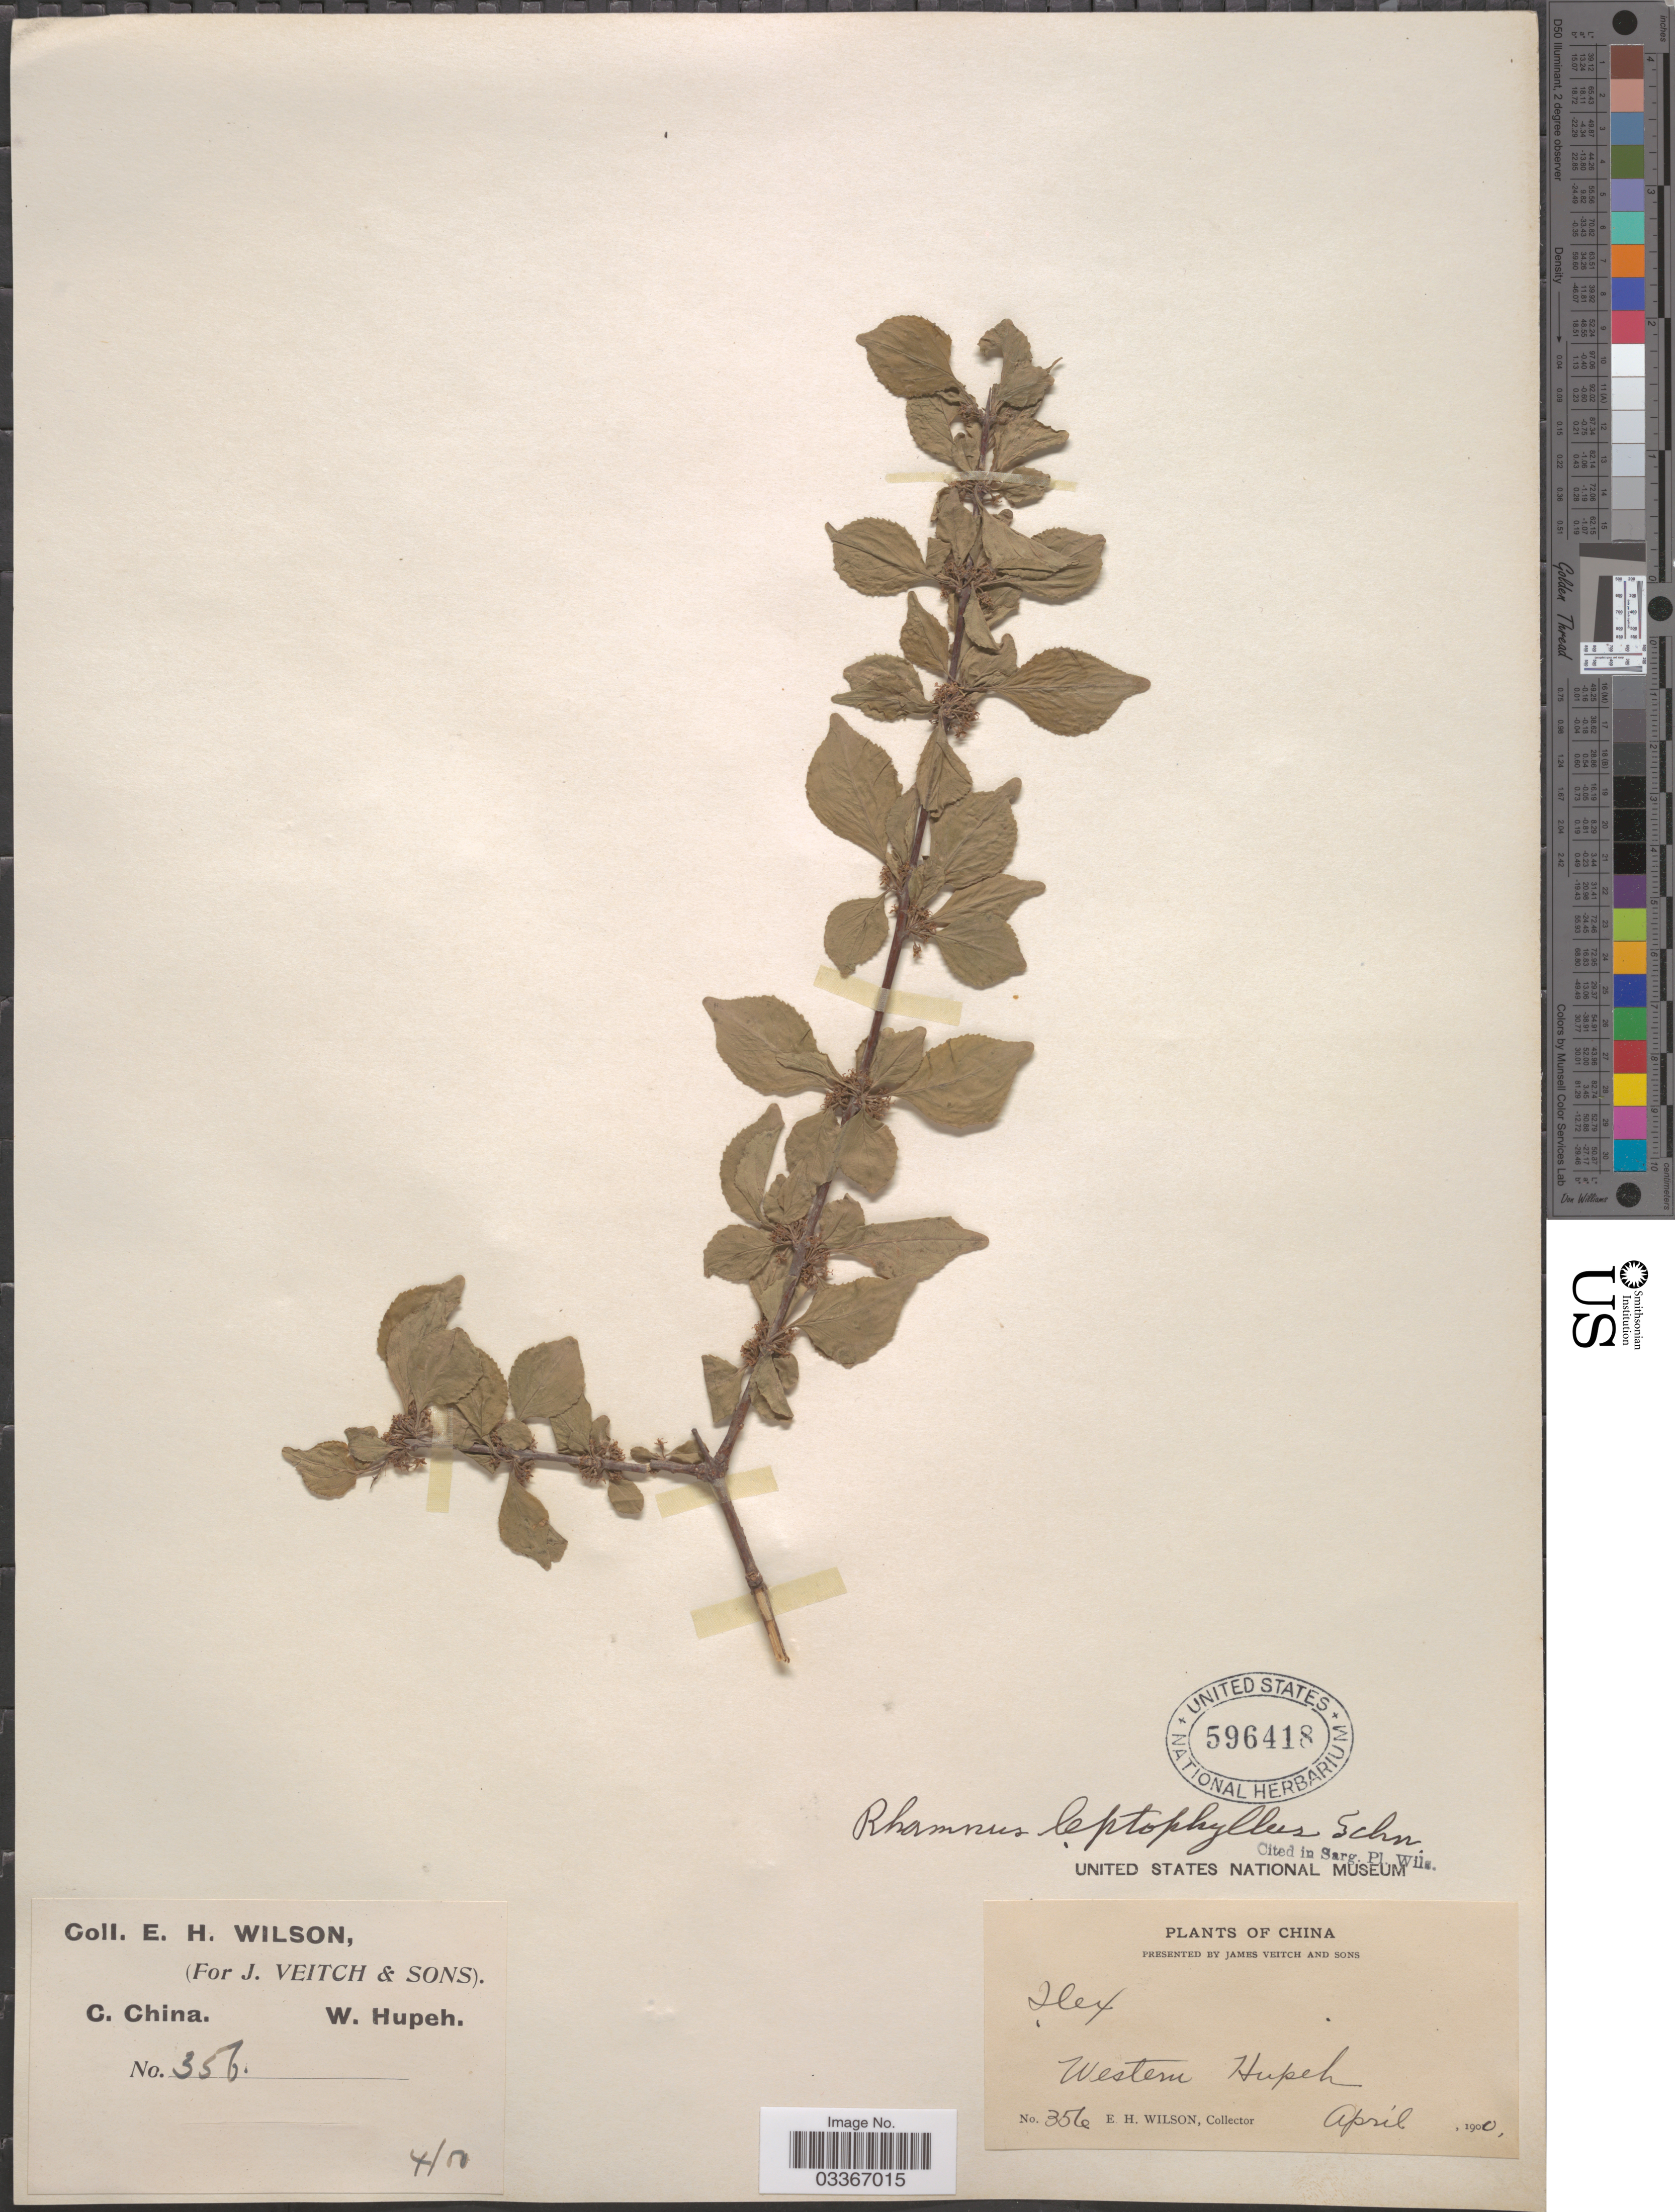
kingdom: Plantae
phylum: Tracheophyta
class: Magnoliopsida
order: Rosales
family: Rhamnaceae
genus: Rhamnus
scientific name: Rhamnus leptophylla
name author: C.K. Schneid.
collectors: E. Wilson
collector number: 356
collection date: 1900-04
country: China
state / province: Hubei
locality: C. China. Western Hupeh.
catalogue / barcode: US 596418